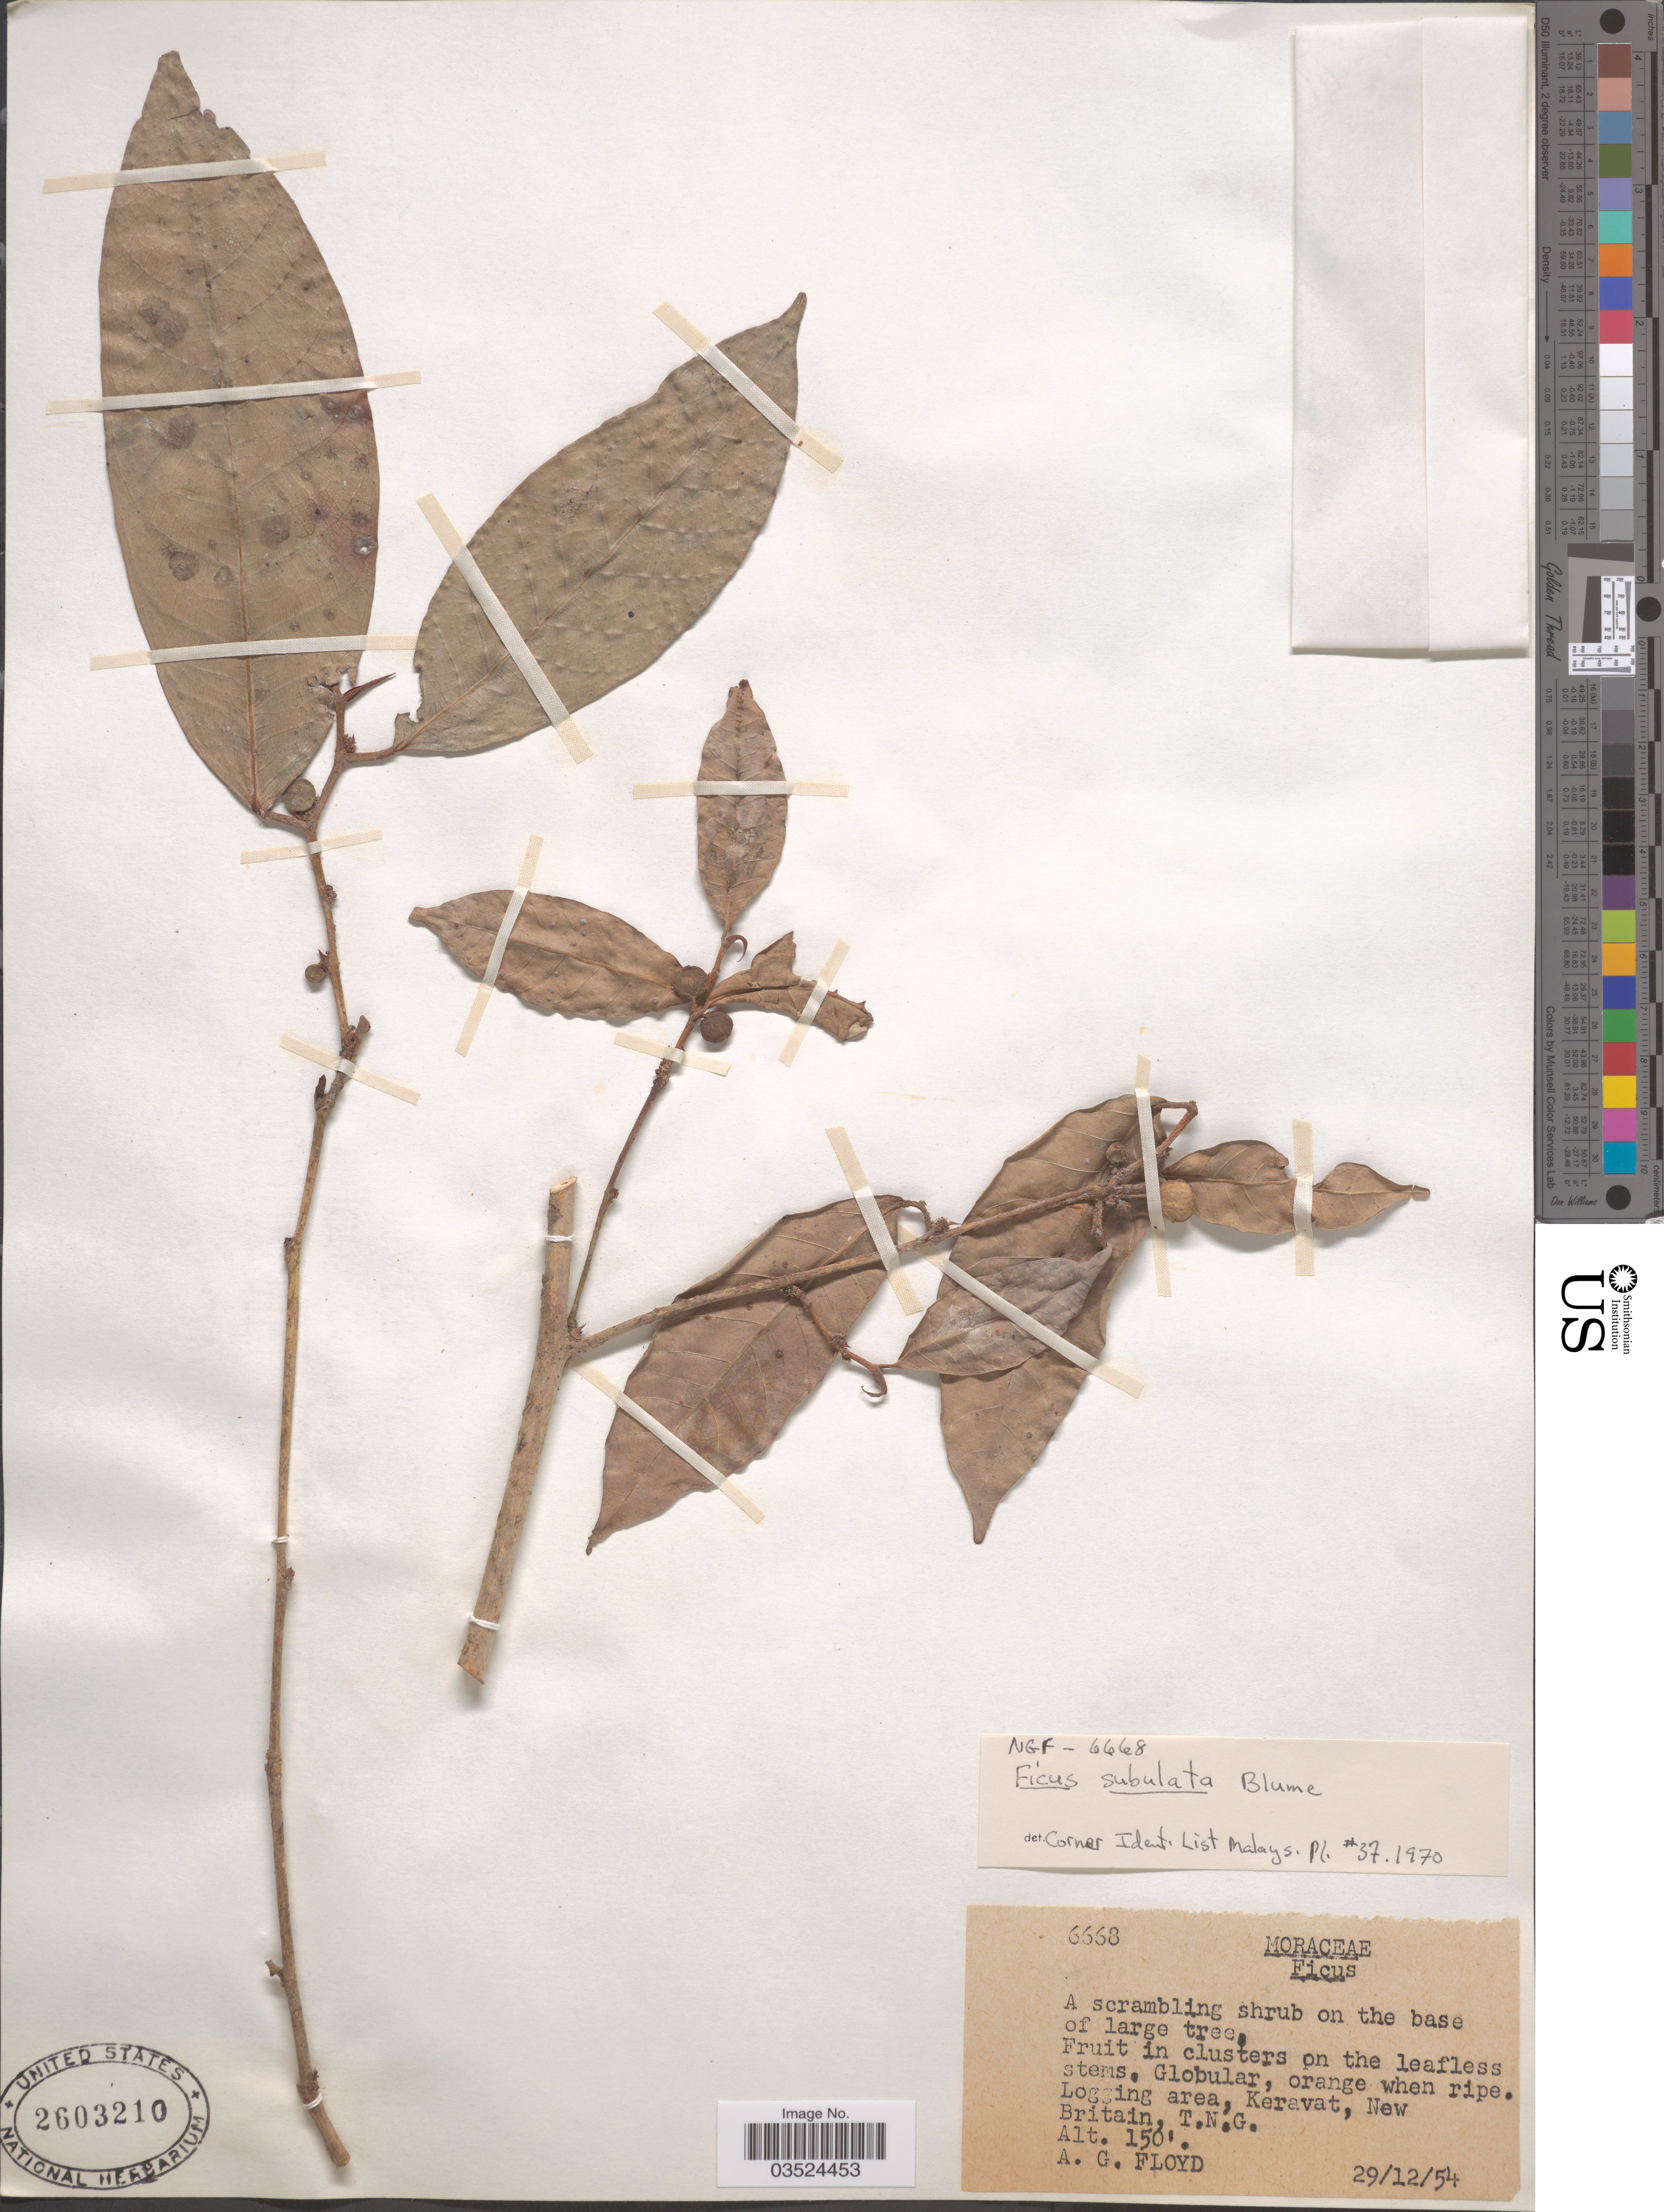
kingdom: Plantae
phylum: Tracheophyta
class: Magnoliopsida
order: Rosales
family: Moraceae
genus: Ficus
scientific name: Ficus subulata var. subulata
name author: Blume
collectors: A. G. Floyd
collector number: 6668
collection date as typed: Transcribed d/m/y: 29/12/54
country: Papua New Guinea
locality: Logging area, Keravat, New Britain, T.N.G.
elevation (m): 46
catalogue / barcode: US 2603210